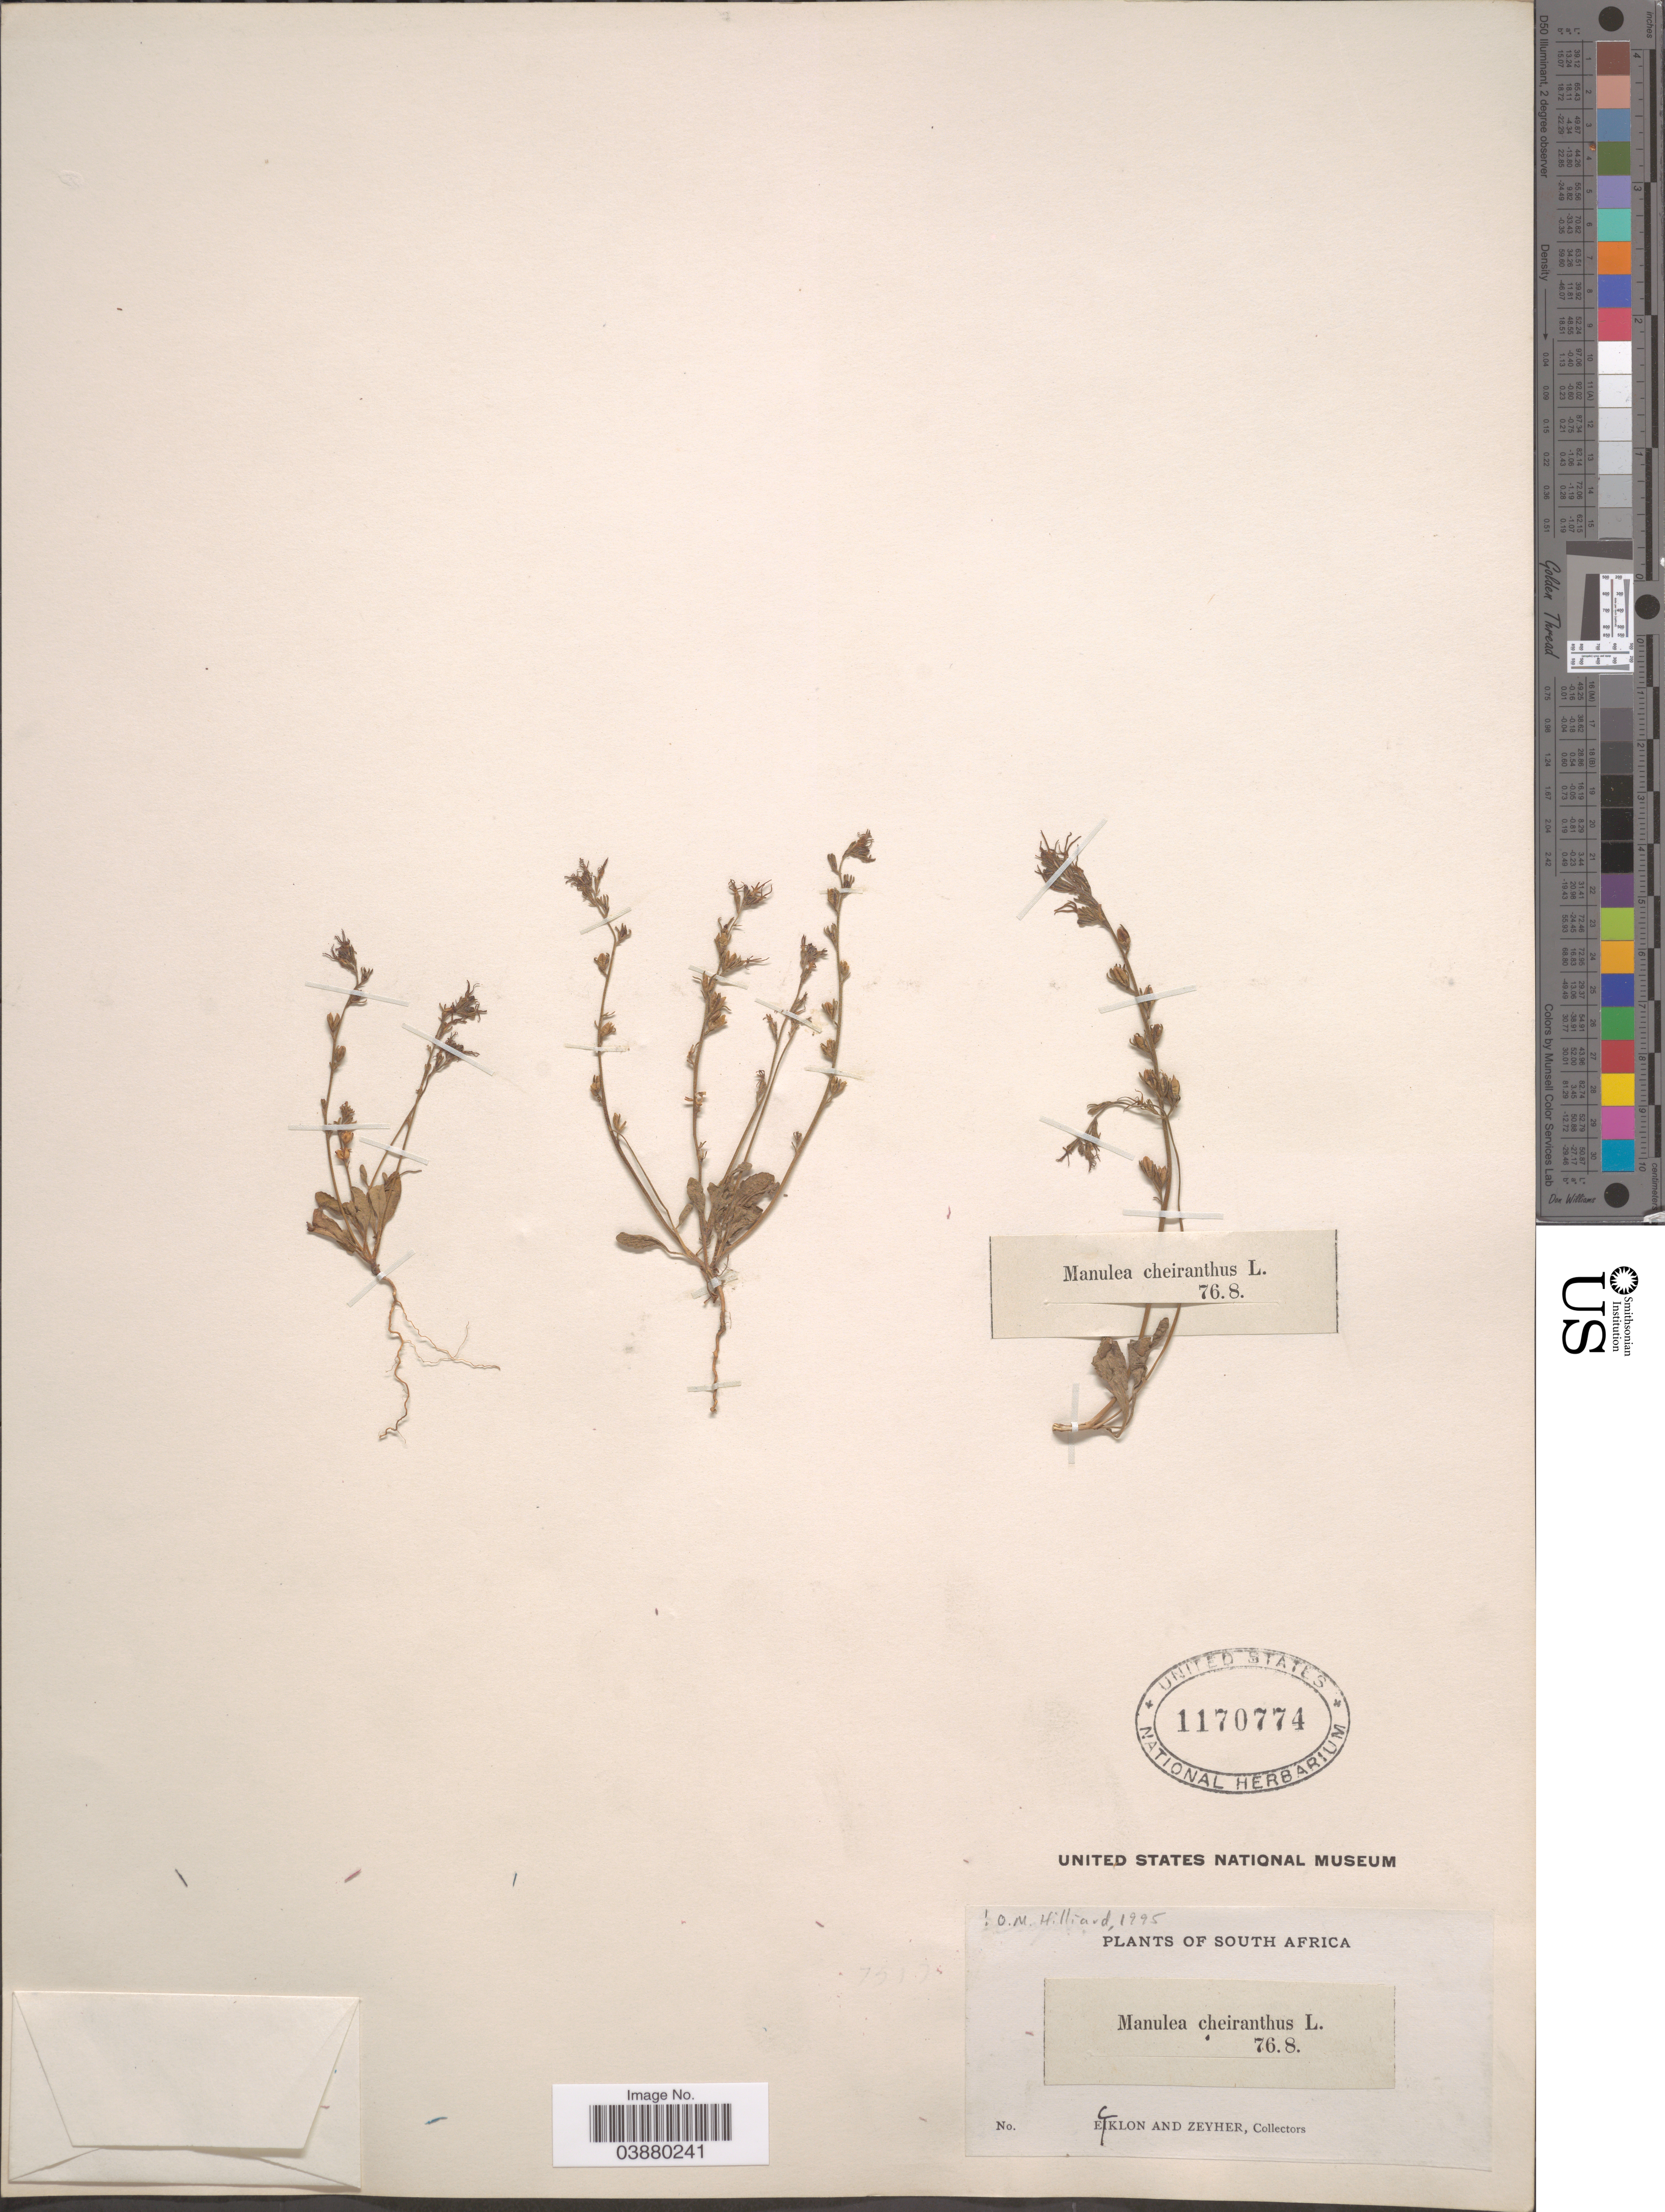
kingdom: Plantae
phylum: Tracheophyta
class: Magnoliopsida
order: Lamiales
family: Scrophulariaceae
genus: Manulea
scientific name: Manulea cheiranthus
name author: (L.) L.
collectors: -. Ecklon & -. Zeyher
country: South Africa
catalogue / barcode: US 1170774